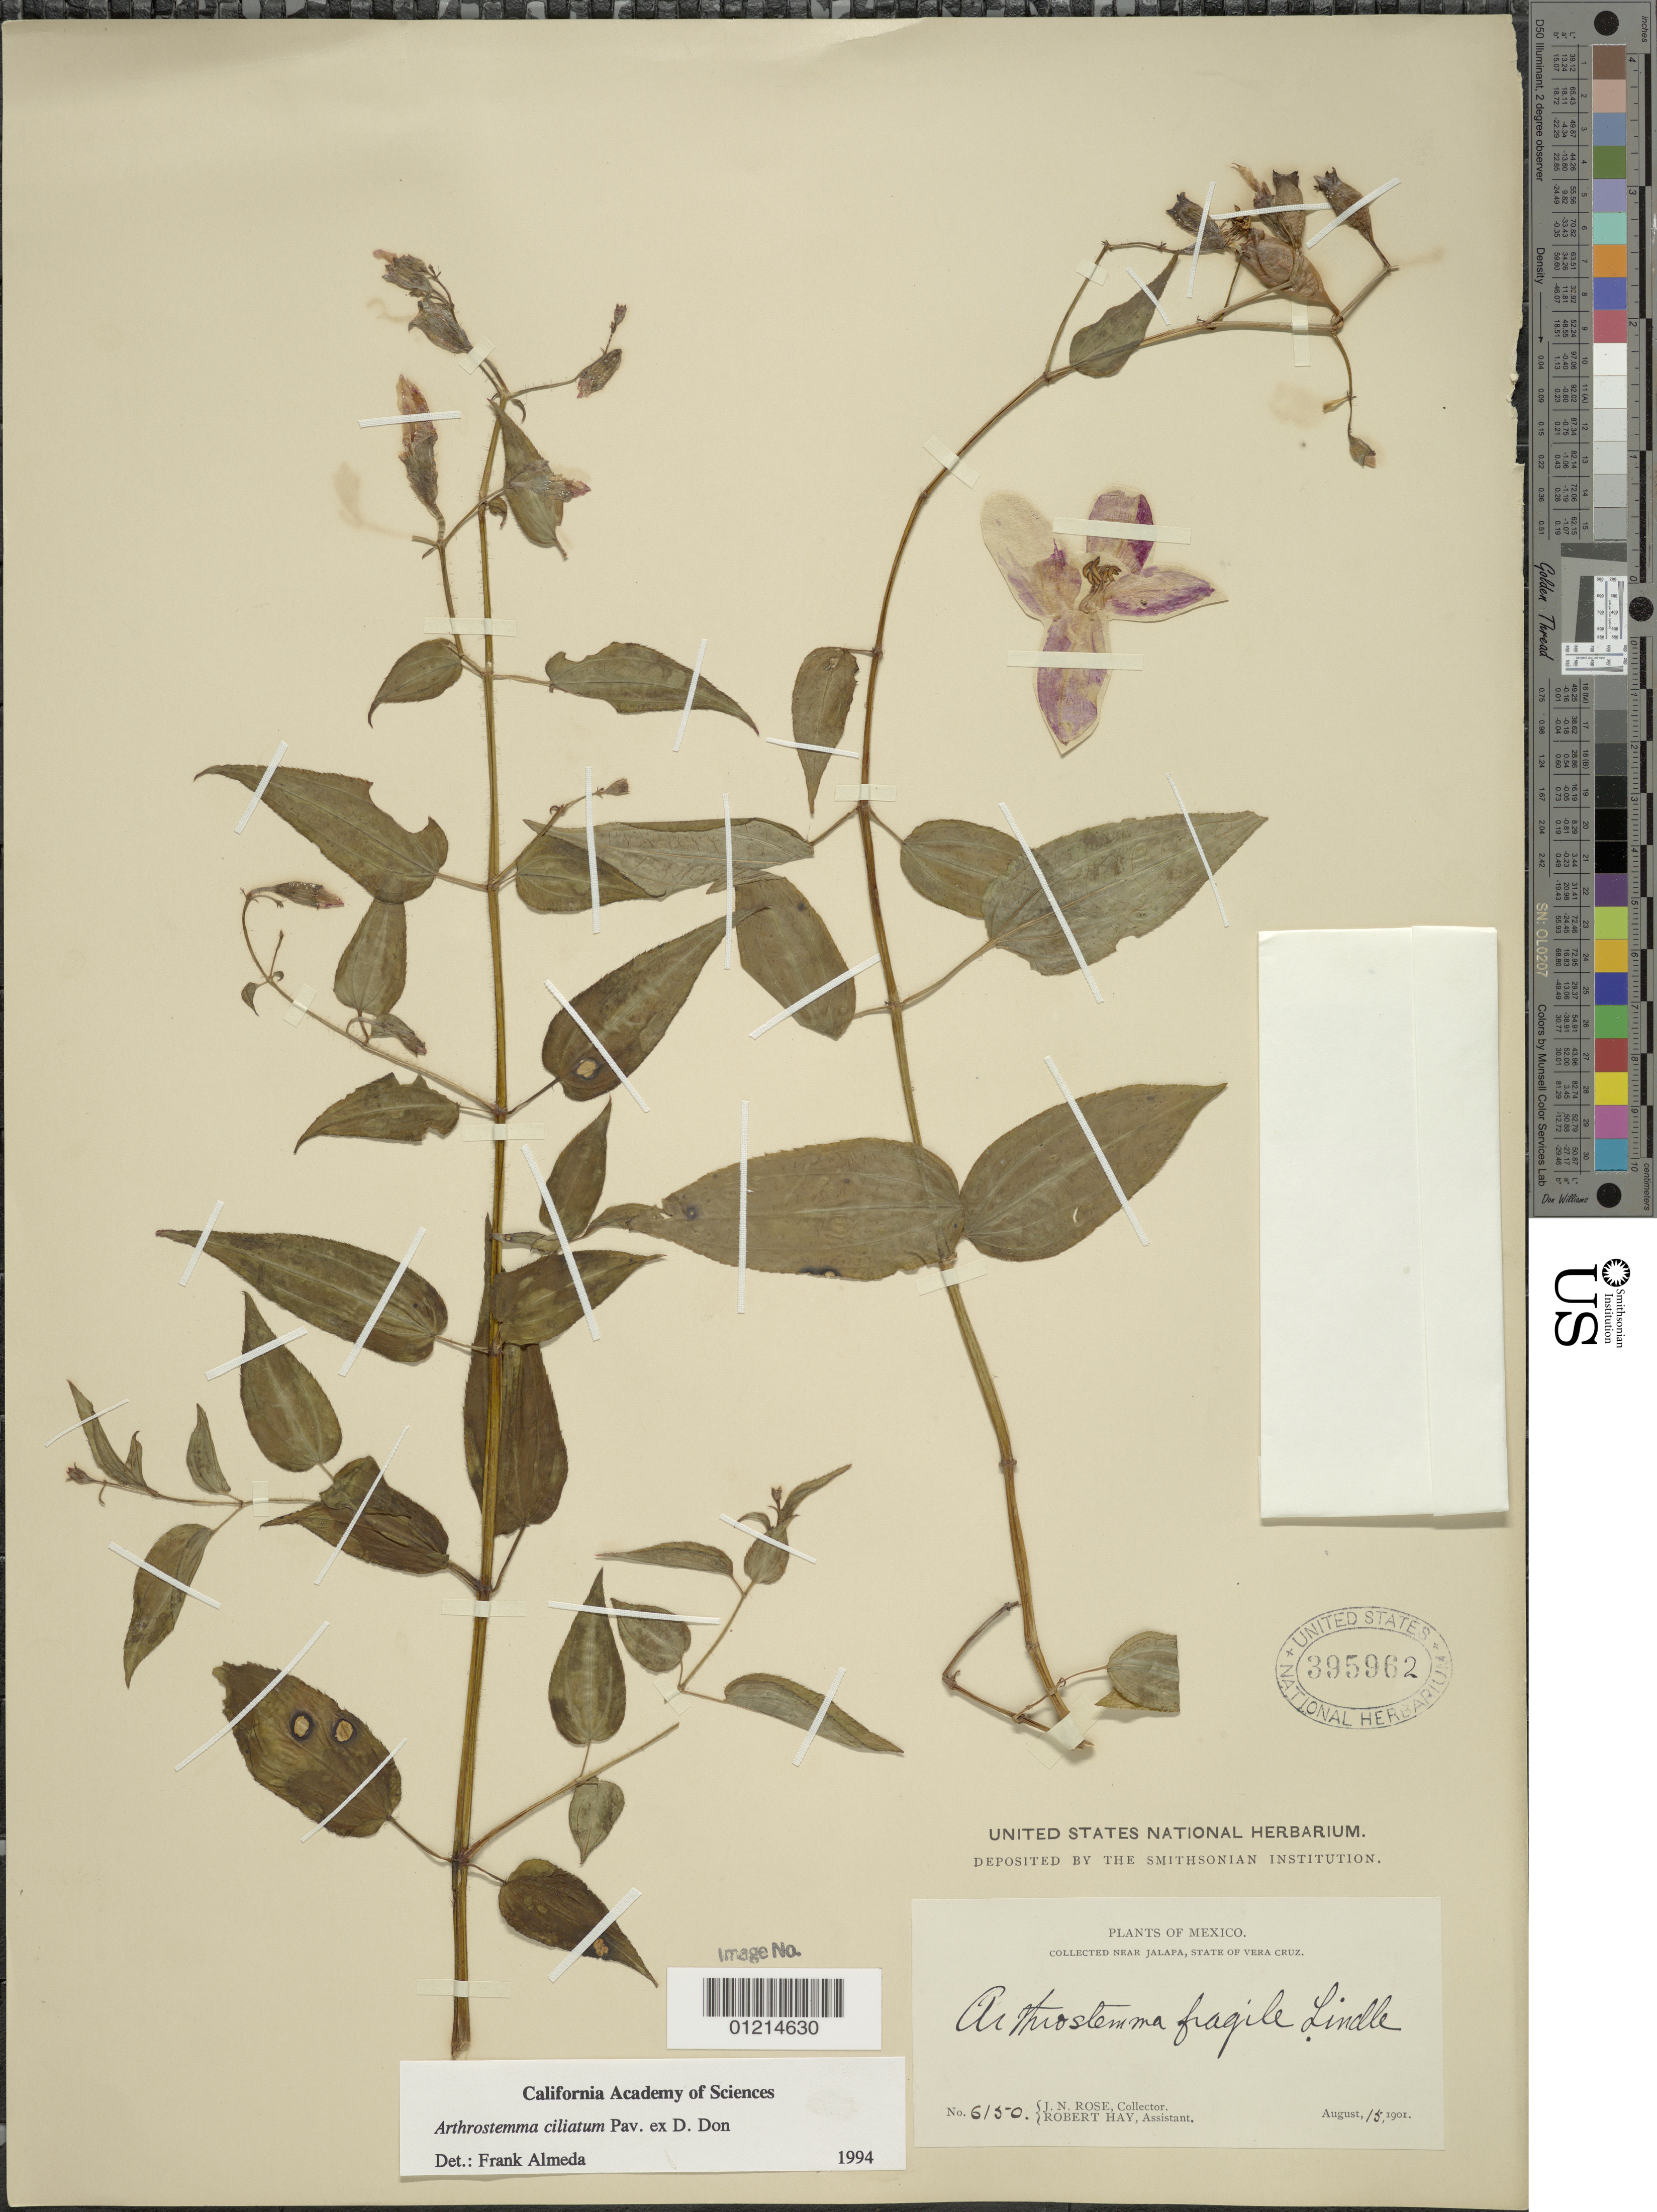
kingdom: Plantae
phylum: Tracheophyta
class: Magnoliopsida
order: Myrtales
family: Melastomataceae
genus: Arthrostemma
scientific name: Arthrostemma ciliatum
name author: Pav. ex D. Don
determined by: Almeda, F.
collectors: J. N. Rose & R. H. Hay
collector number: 6150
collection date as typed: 15 Aug 1901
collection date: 1901-08-15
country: Mexico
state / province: Veracruz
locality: Near Jalapa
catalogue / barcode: US 395962